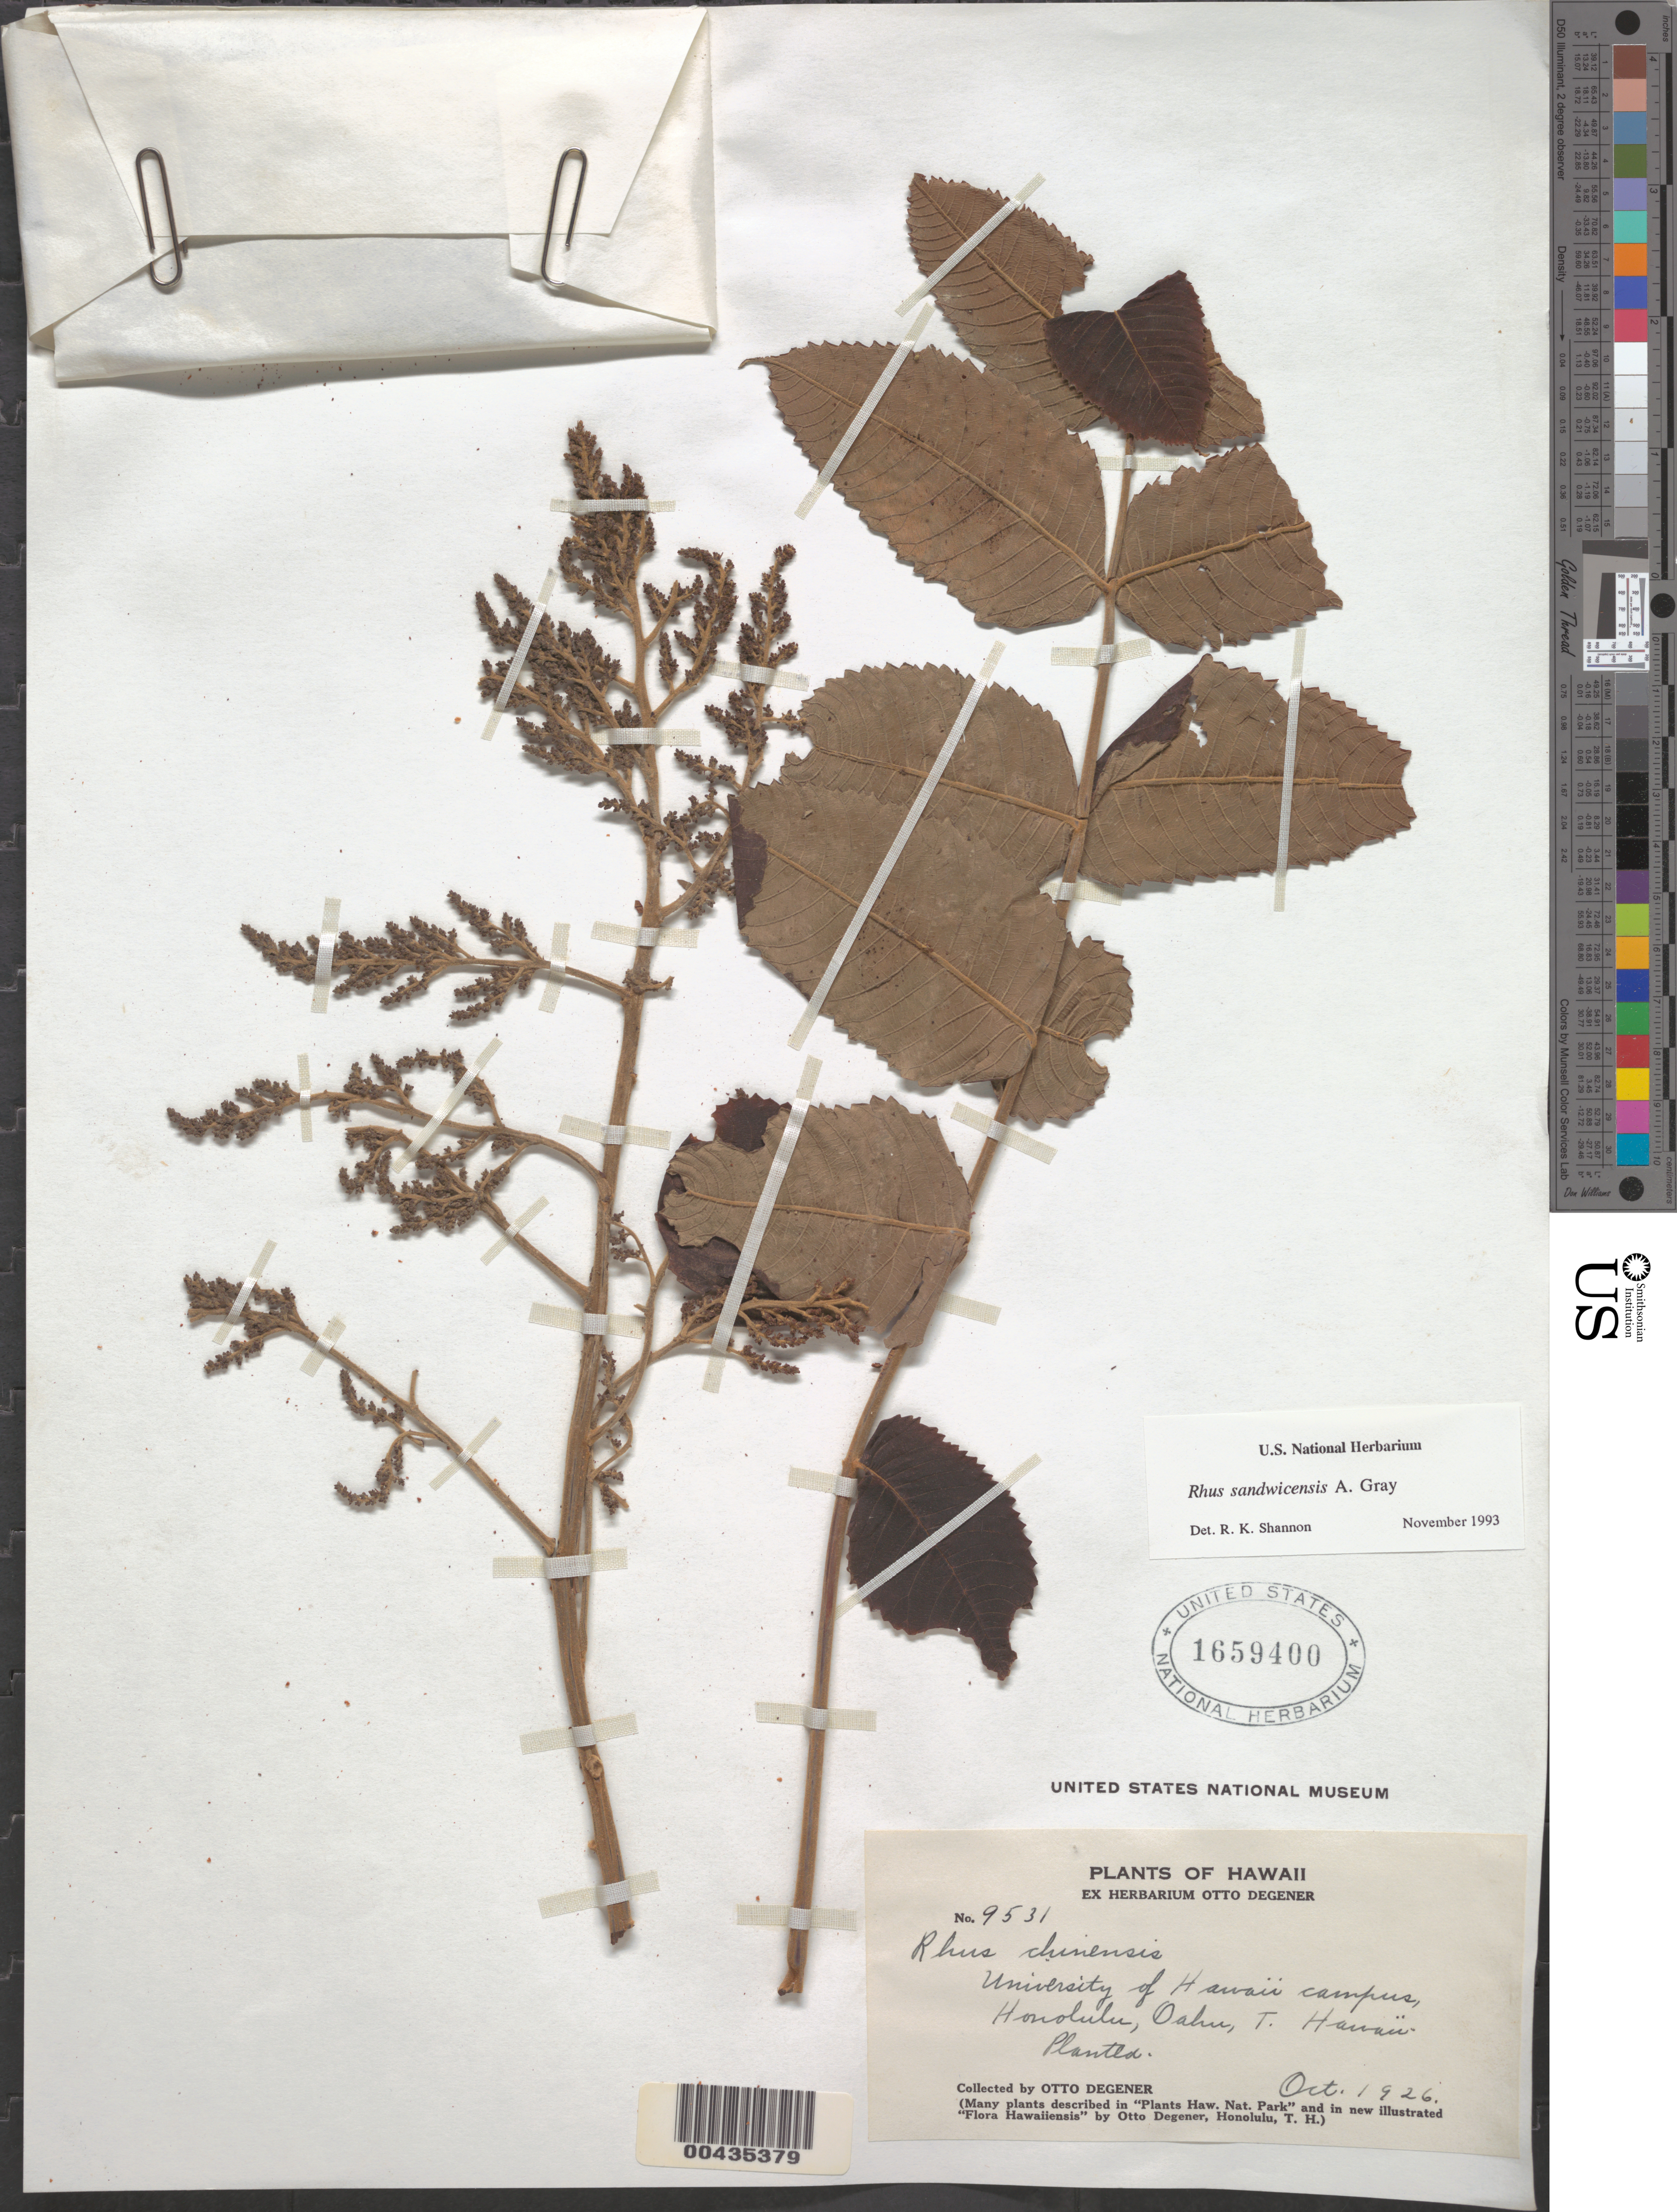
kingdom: Plantae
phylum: Tracheophyta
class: Magnoliopsida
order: Sapindales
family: Anacardiaceae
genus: Rhus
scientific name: Rhus sandwicensis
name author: A. Gray in Wilkes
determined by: Shannon, R. K., (UNITED STATES)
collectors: O. Degener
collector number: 9531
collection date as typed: Oct 1926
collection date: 1926-10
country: United States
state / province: Hawaii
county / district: Honolulu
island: Oahu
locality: University of Hawaii campus, Honolulu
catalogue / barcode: US 1659400